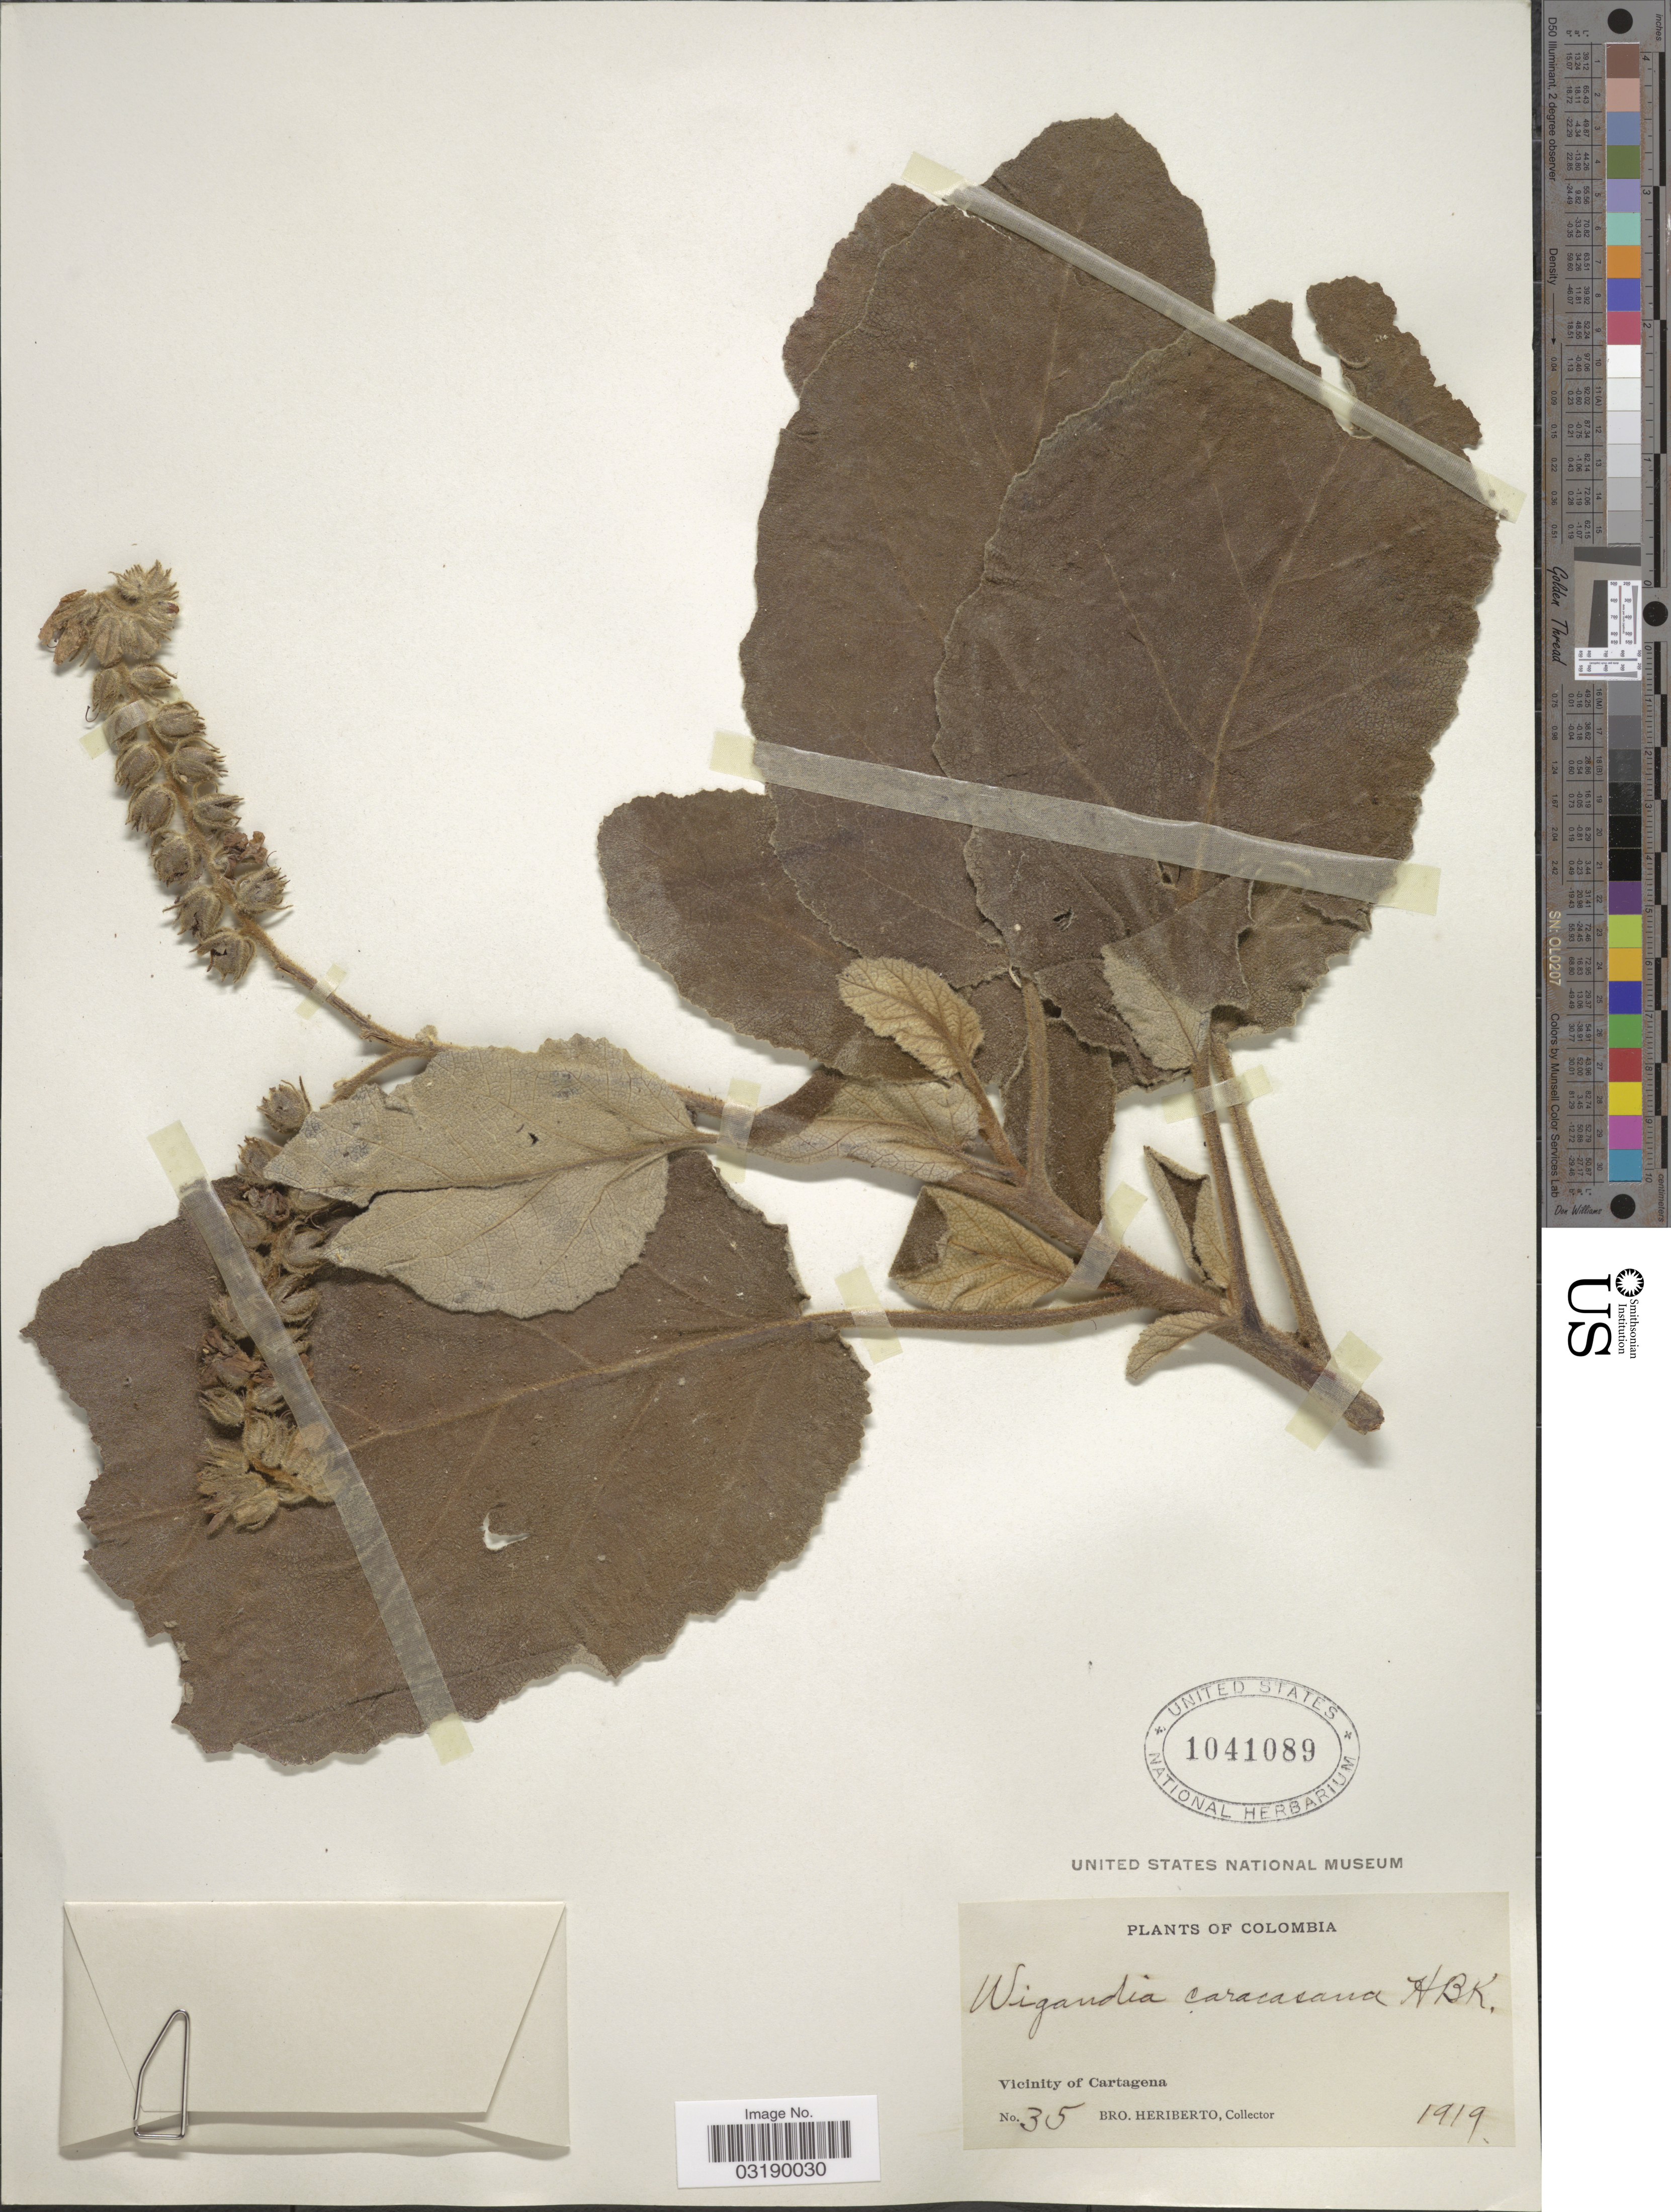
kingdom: Plantae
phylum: Tracheophyta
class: Magnoliopsida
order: Boraginales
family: Namaceae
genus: Wigandia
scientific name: Wigandia caracasana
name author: Kunth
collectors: B. Heriberto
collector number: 35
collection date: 1919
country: Colombia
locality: Vicinity of Cartagena.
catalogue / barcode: US 1041089